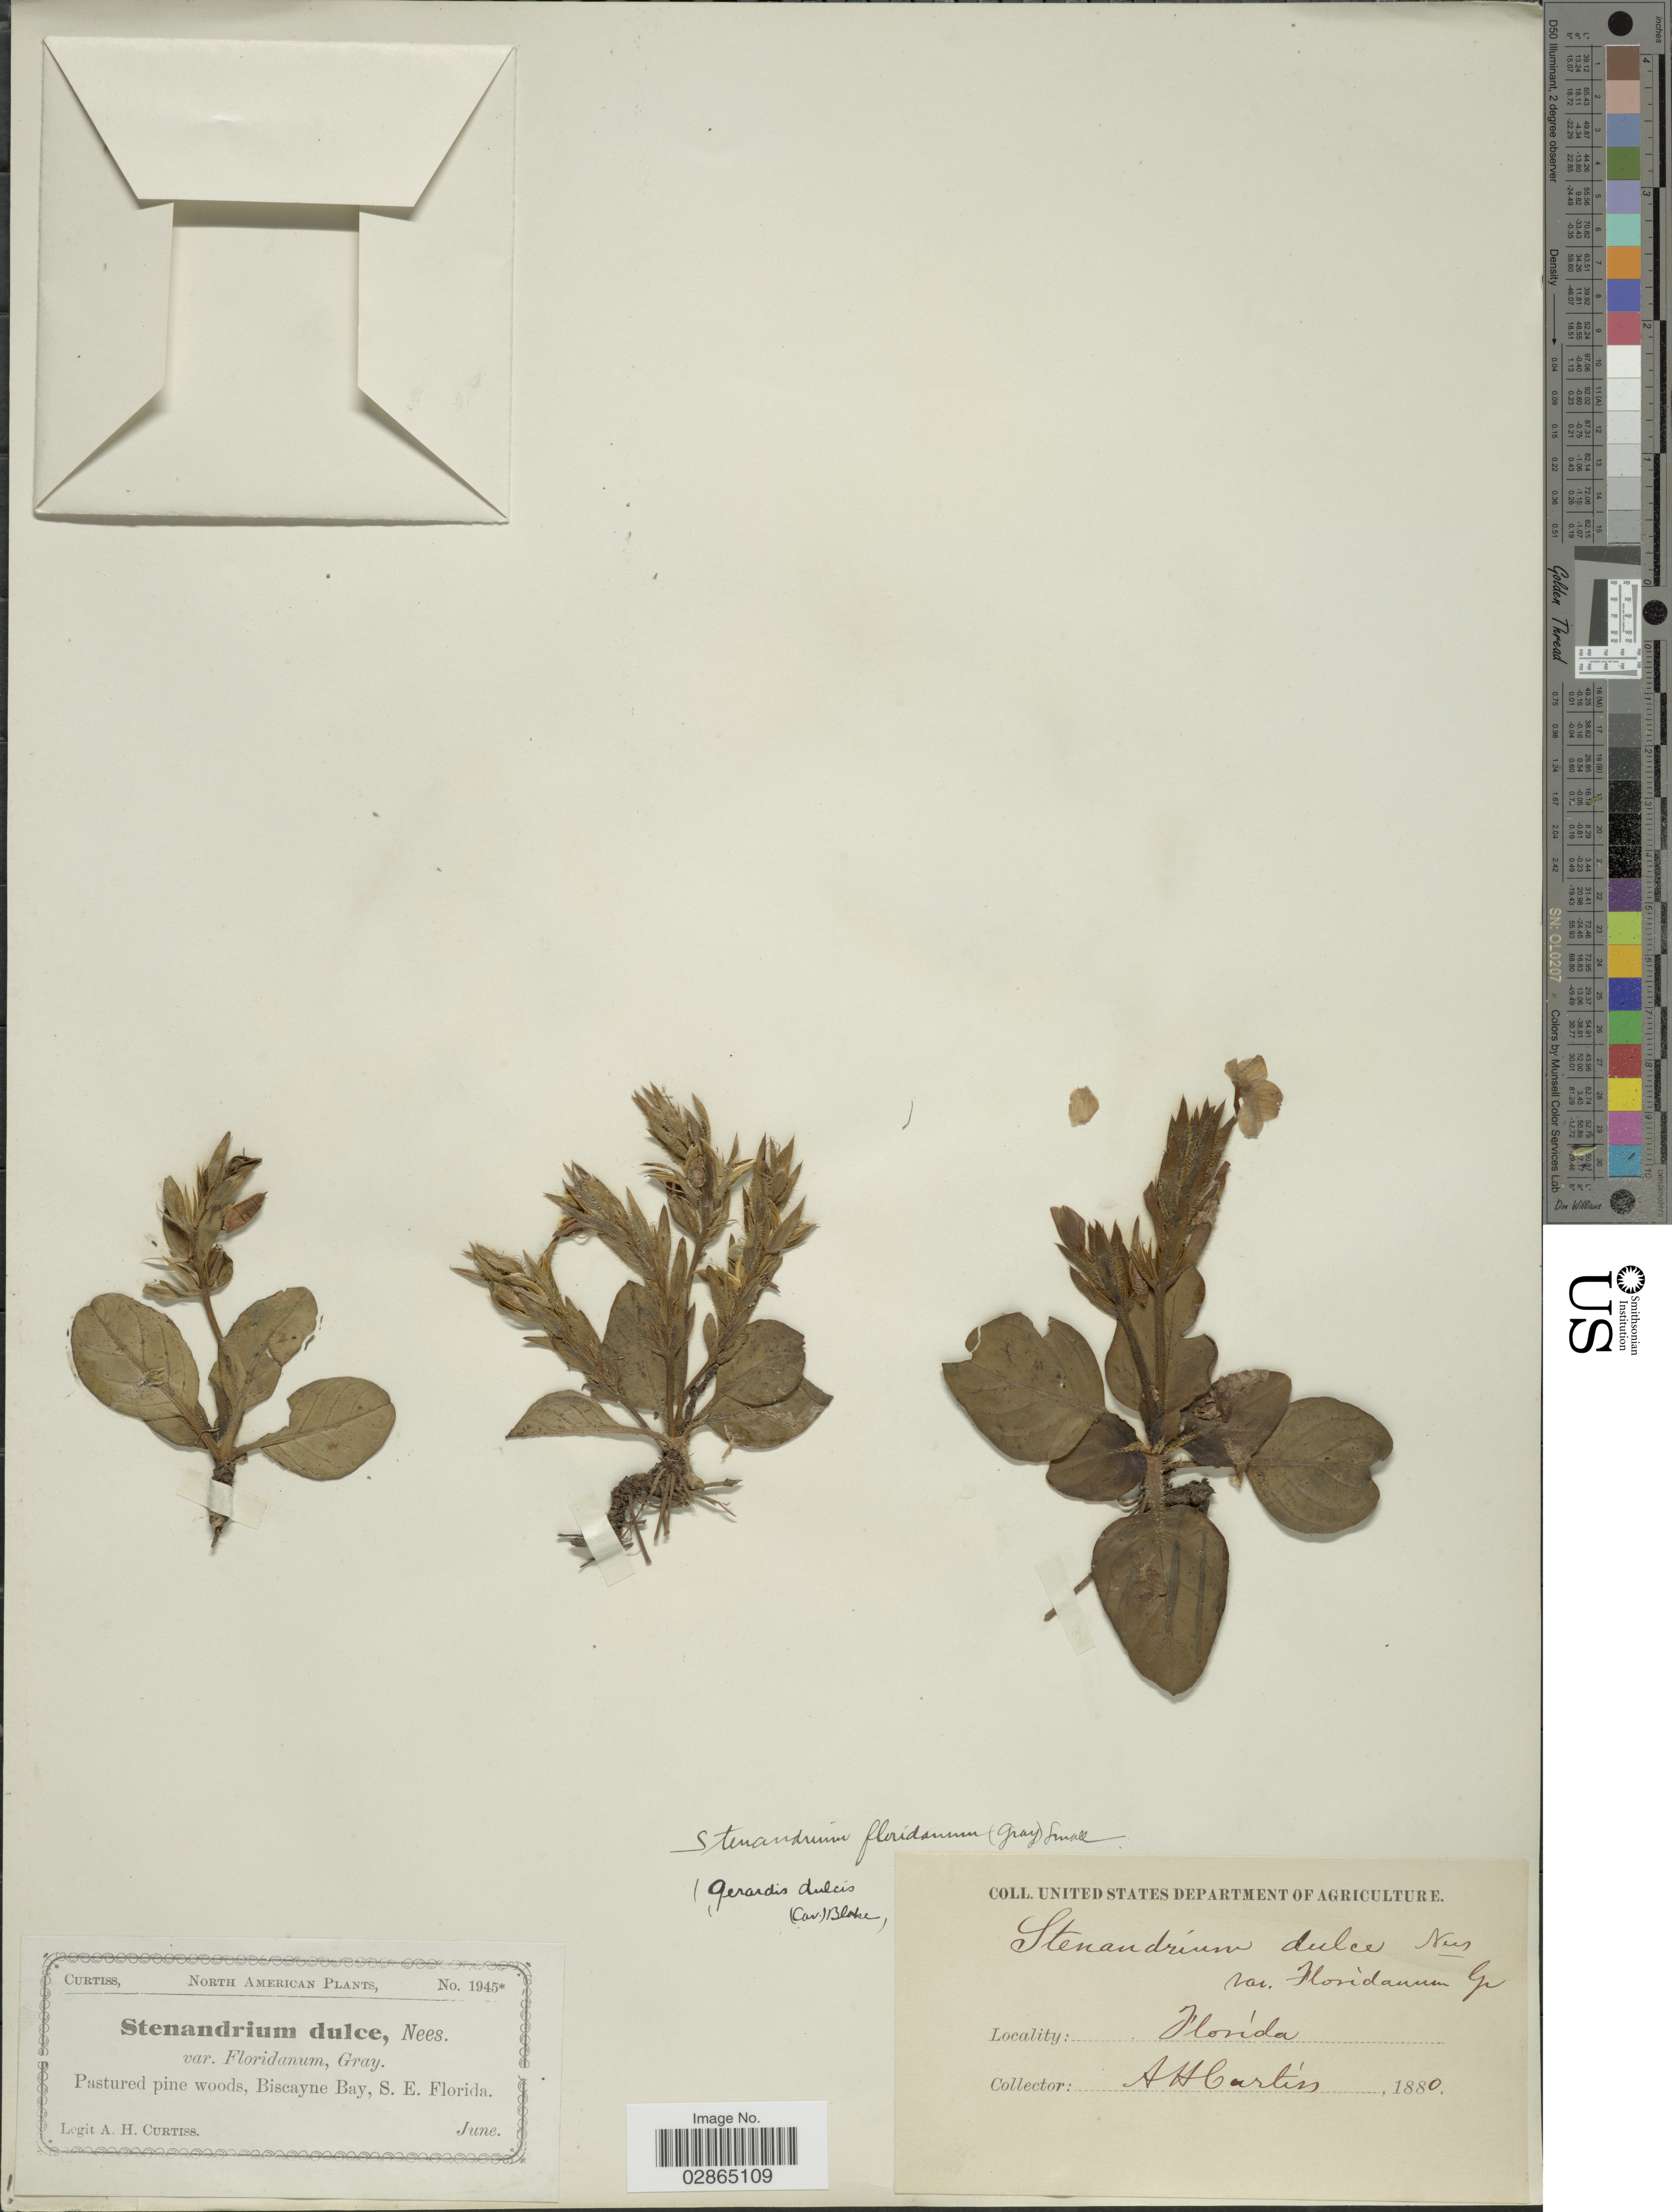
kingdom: Plantae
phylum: Tracheophyta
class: Magnoliopsida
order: Lamiales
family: Acanthaceae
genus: Stenandrium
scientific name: Stenandrium floridanum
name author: (A. Gray) Small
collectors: A. H. Curtiss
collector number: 1945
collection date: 1880-06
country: United States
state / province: Florida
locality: Pastured pine woods, Biscayne Bay, S. E. Florida.